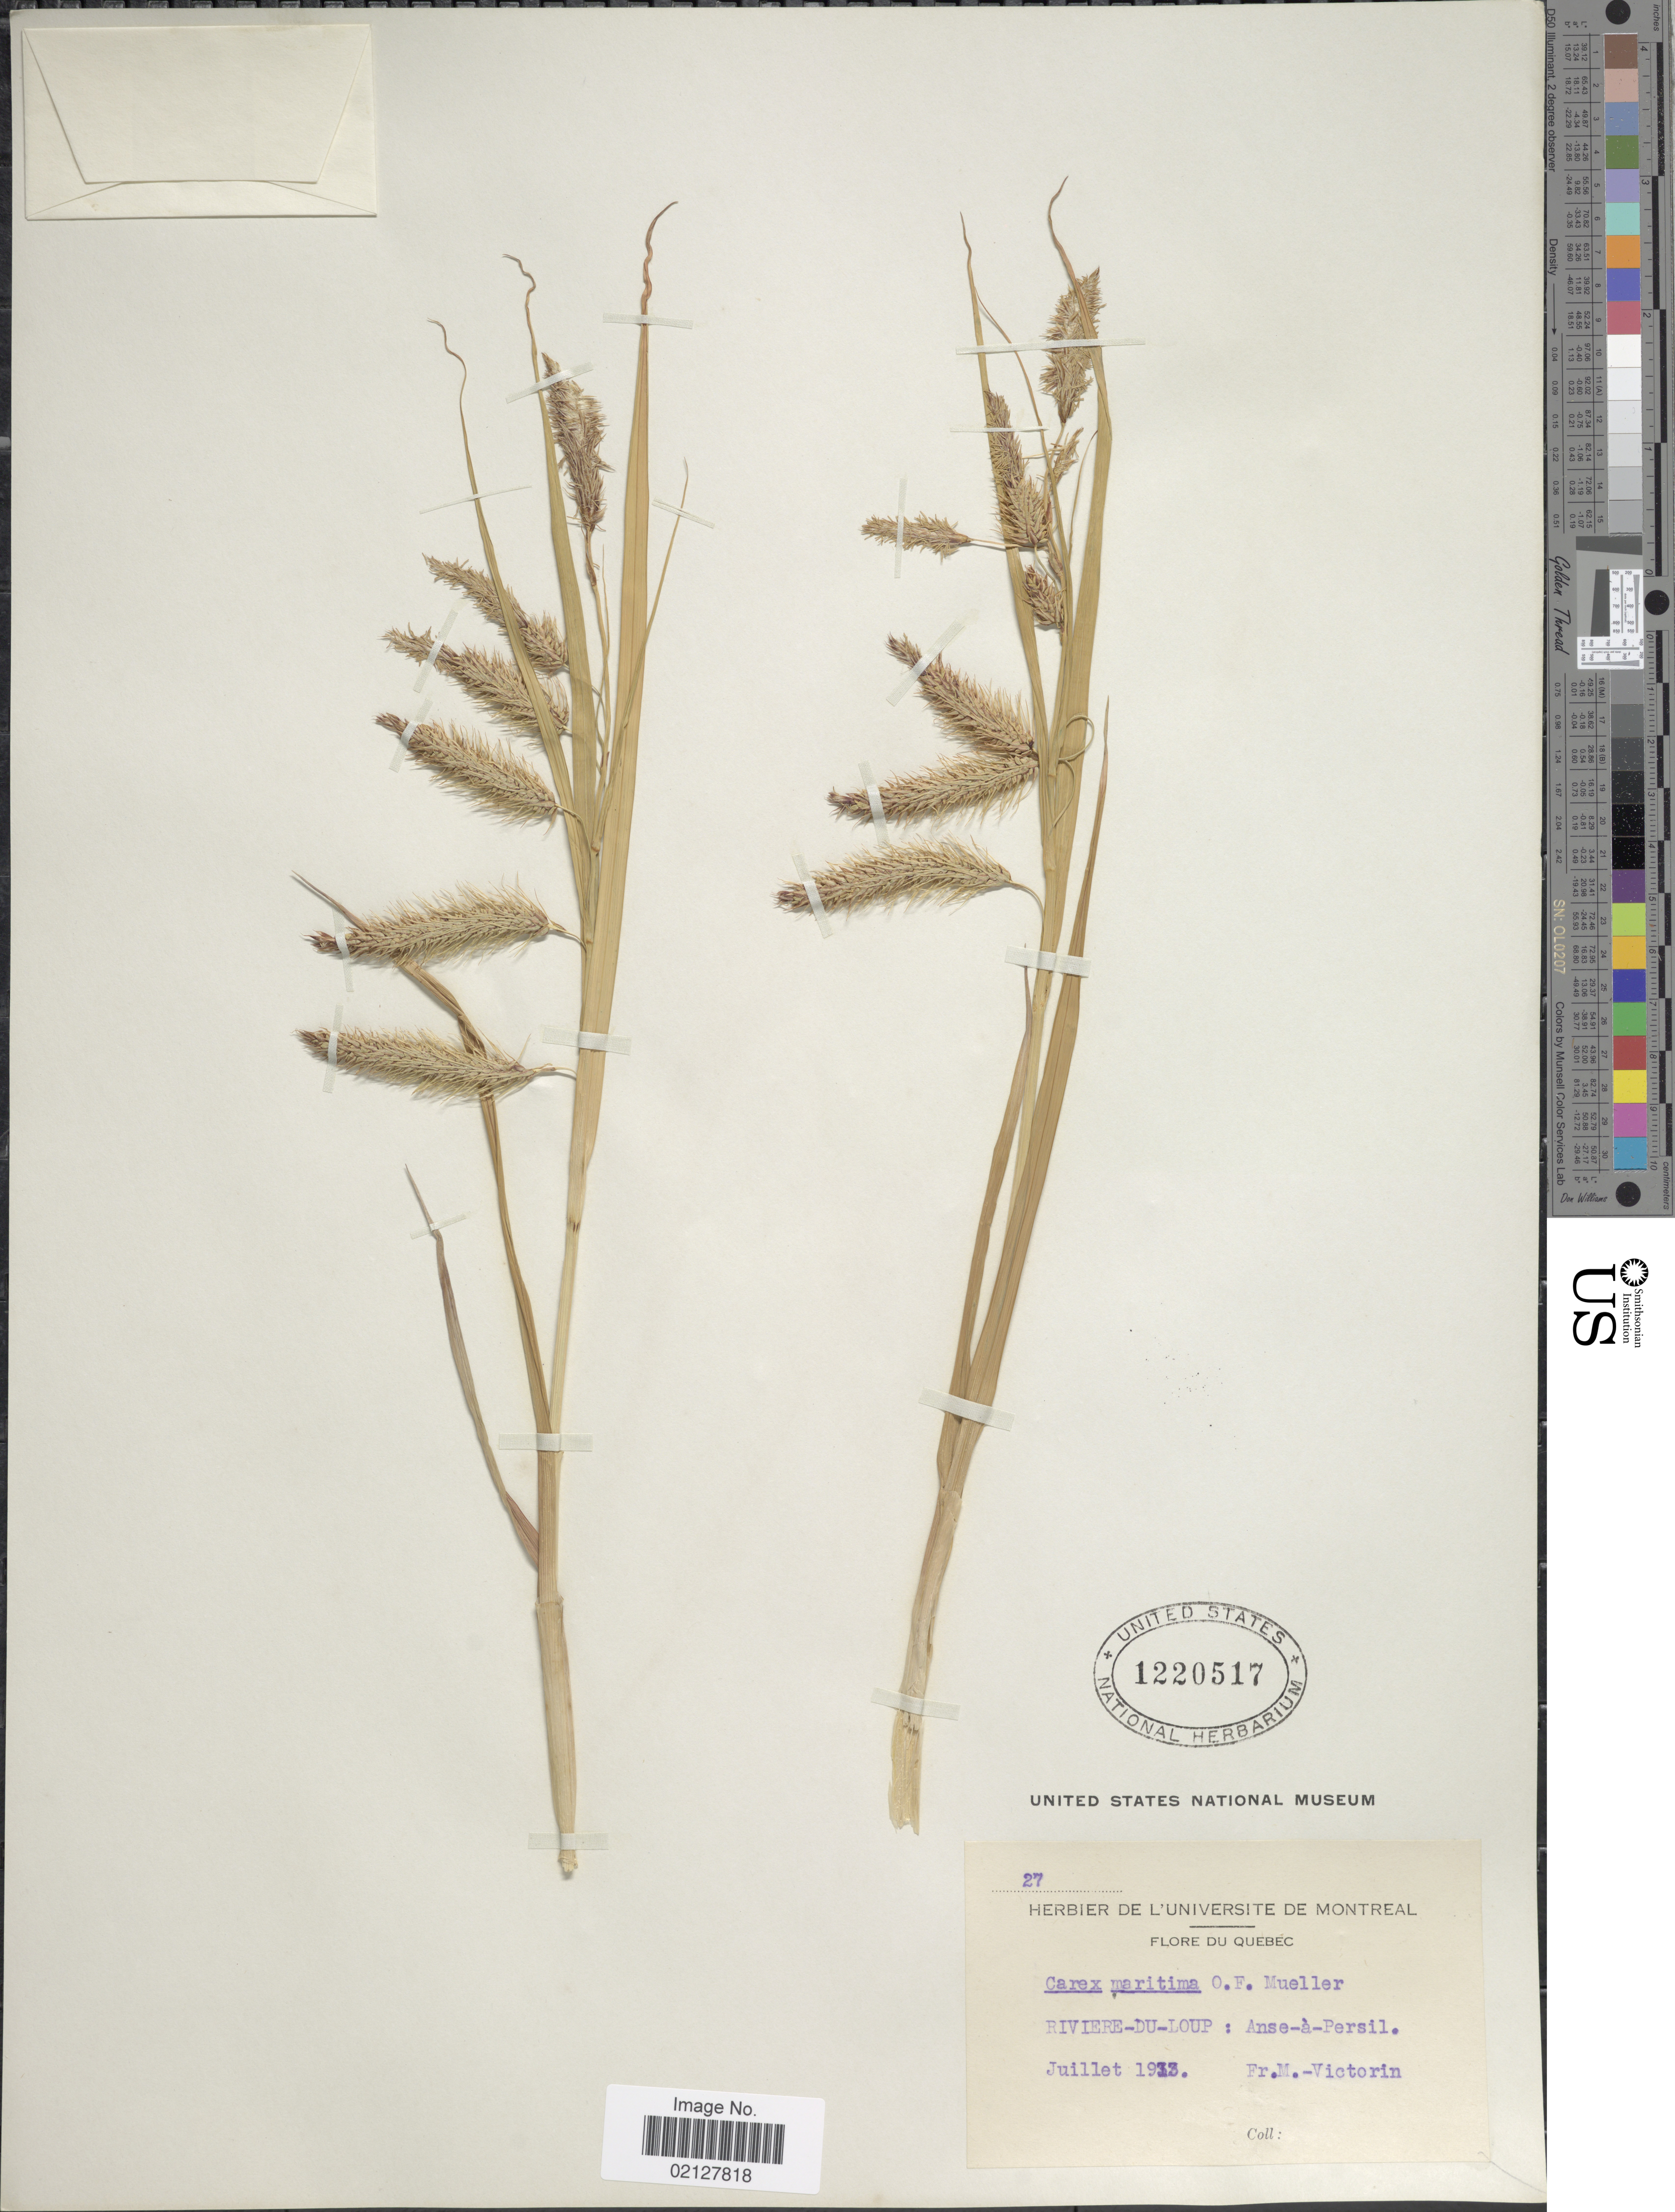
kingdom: Plantae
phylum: Tracheophyta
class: Liliopsida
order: Poales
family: Cyperaceae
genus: Carex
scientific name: Carex paleacea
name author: Schreb. ex Wahlenb.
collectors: Fr. Marie-Victorin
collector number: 27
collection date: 1933-07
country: Canada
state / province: Quebec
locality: Riviere- Du- Loup: Anse- a- Persil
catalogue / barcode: US 1220517